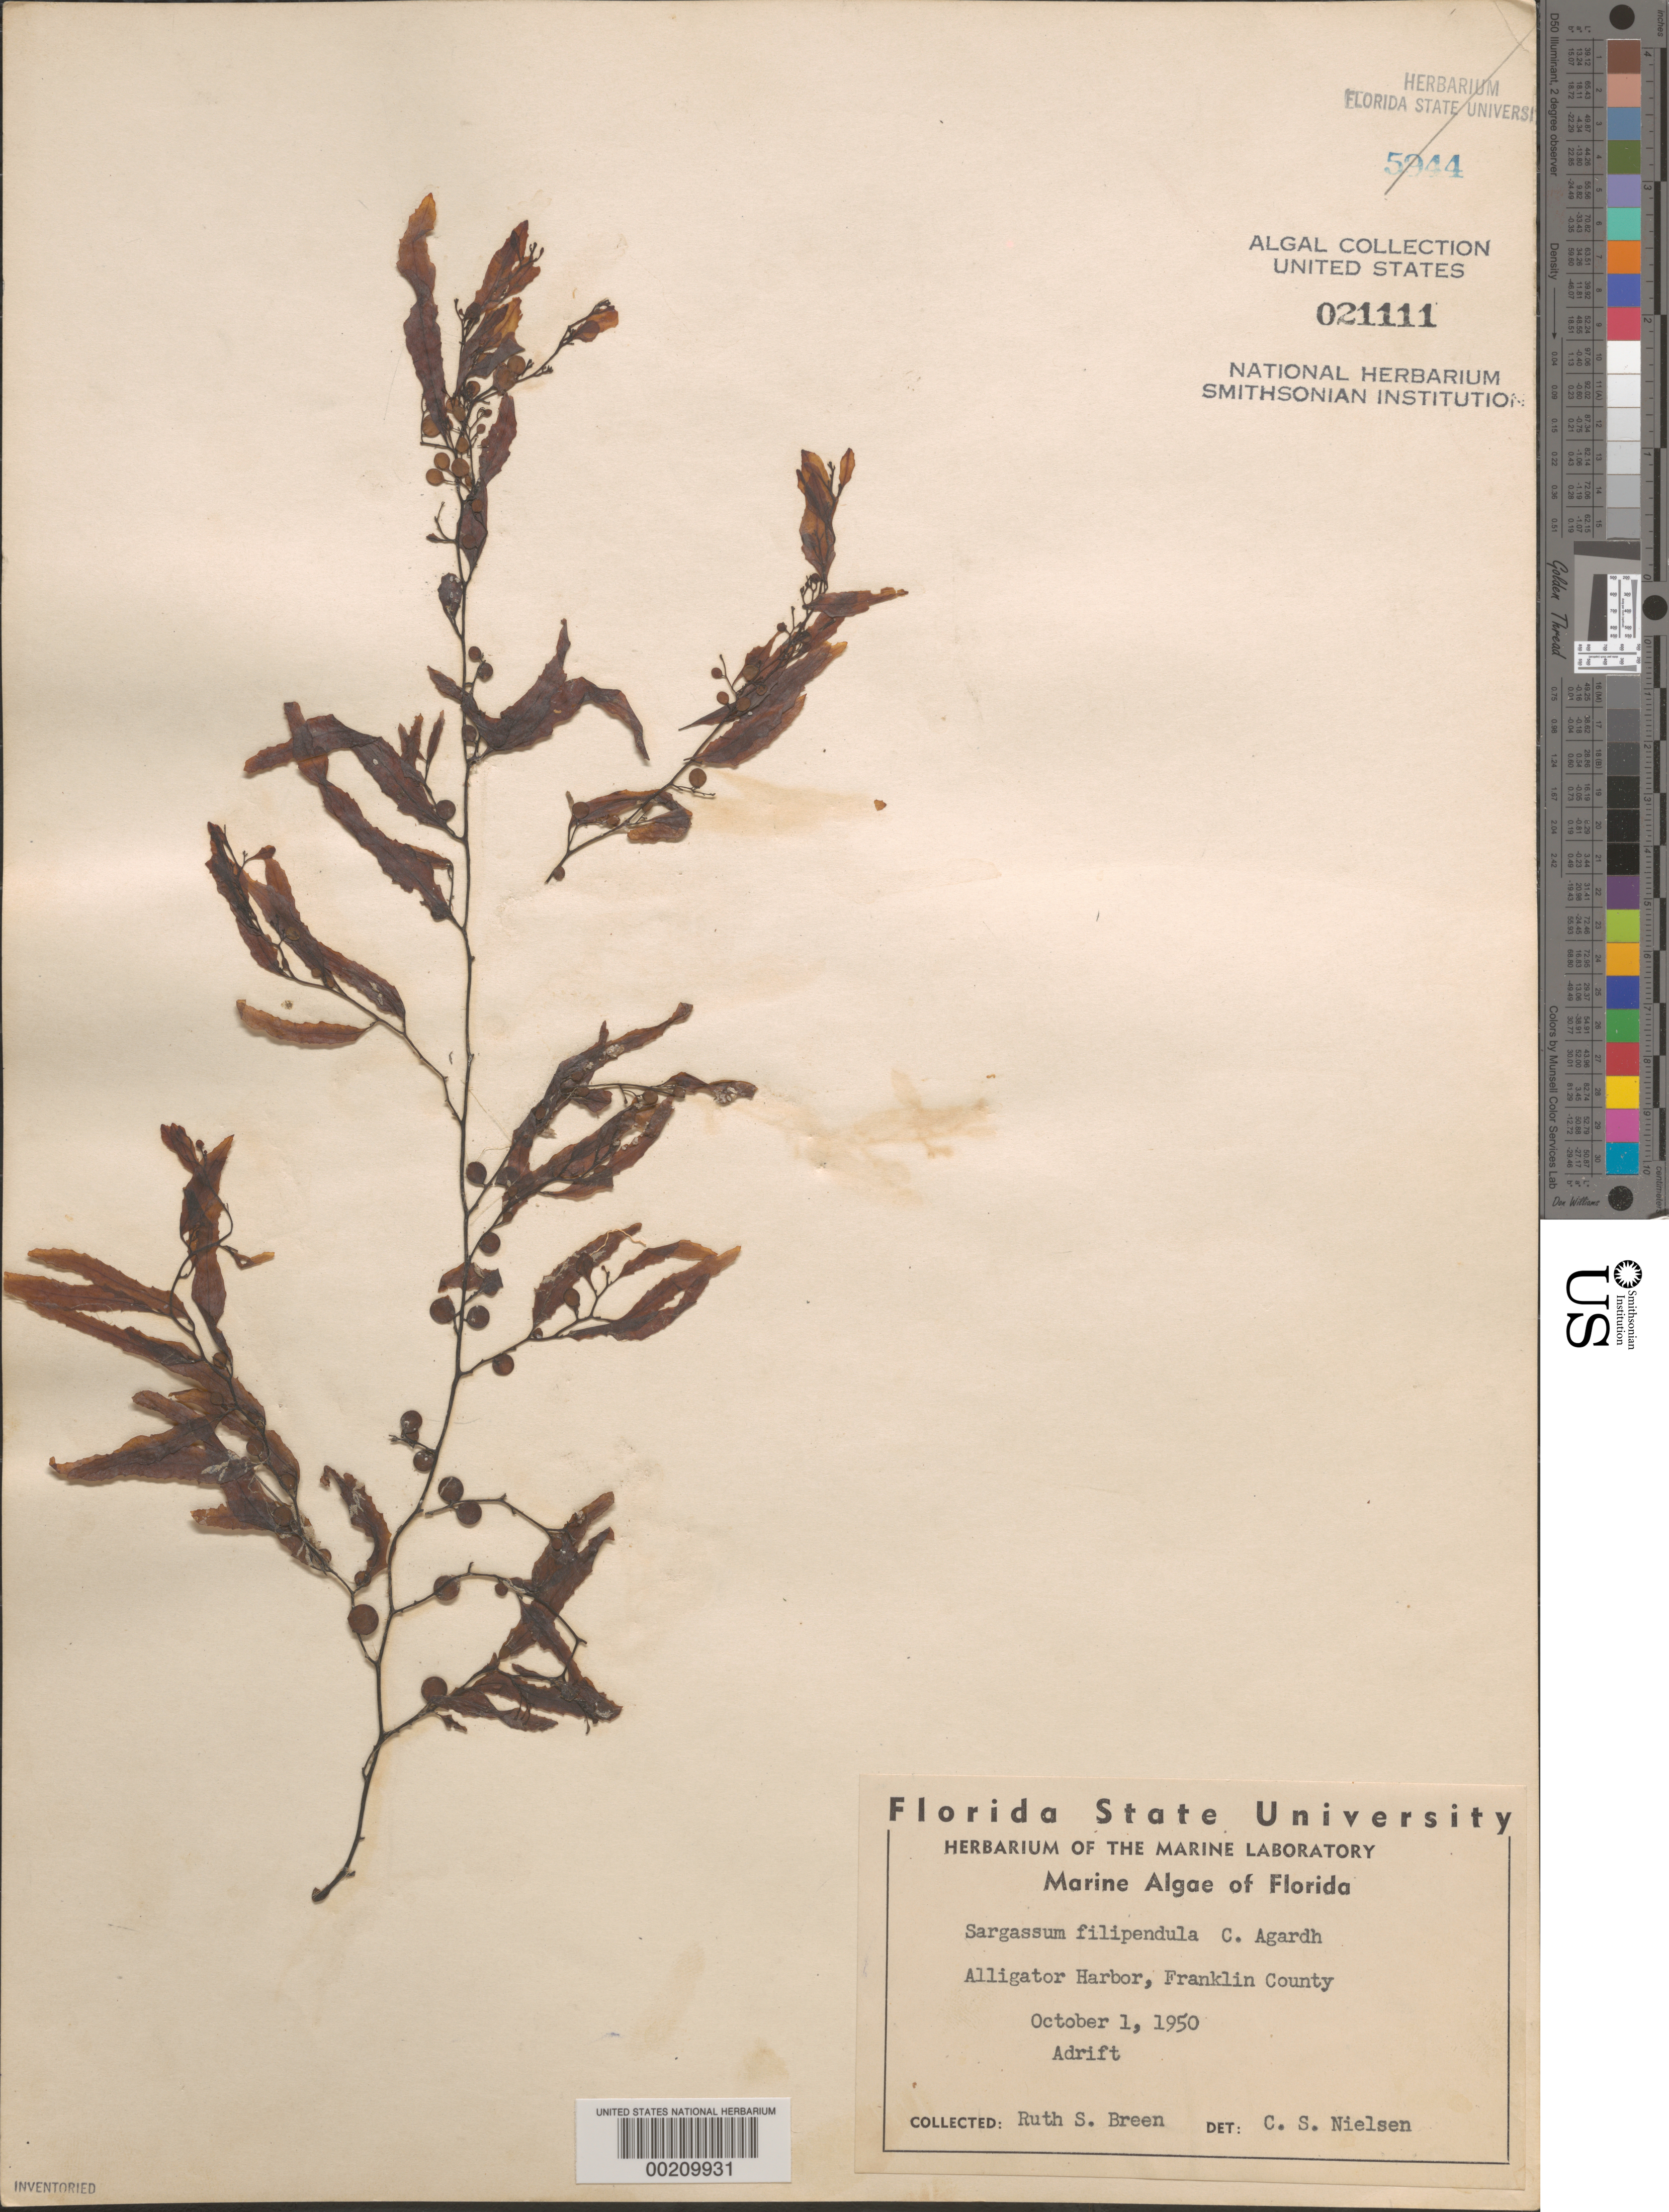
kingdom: Chromista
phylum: Ochrophyta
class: Phaeophyceae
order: Fucales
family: Sargassaceae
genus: Sargassum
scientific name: Sargassum filipendula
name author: C. Agardh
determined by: Humm, Harold J.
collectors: R. Breen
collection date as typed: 01 Oct 1950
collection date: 1950-10-01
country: United States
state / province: Florida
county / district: Franklin County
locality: Alligator Harbor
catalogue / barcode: US 21111